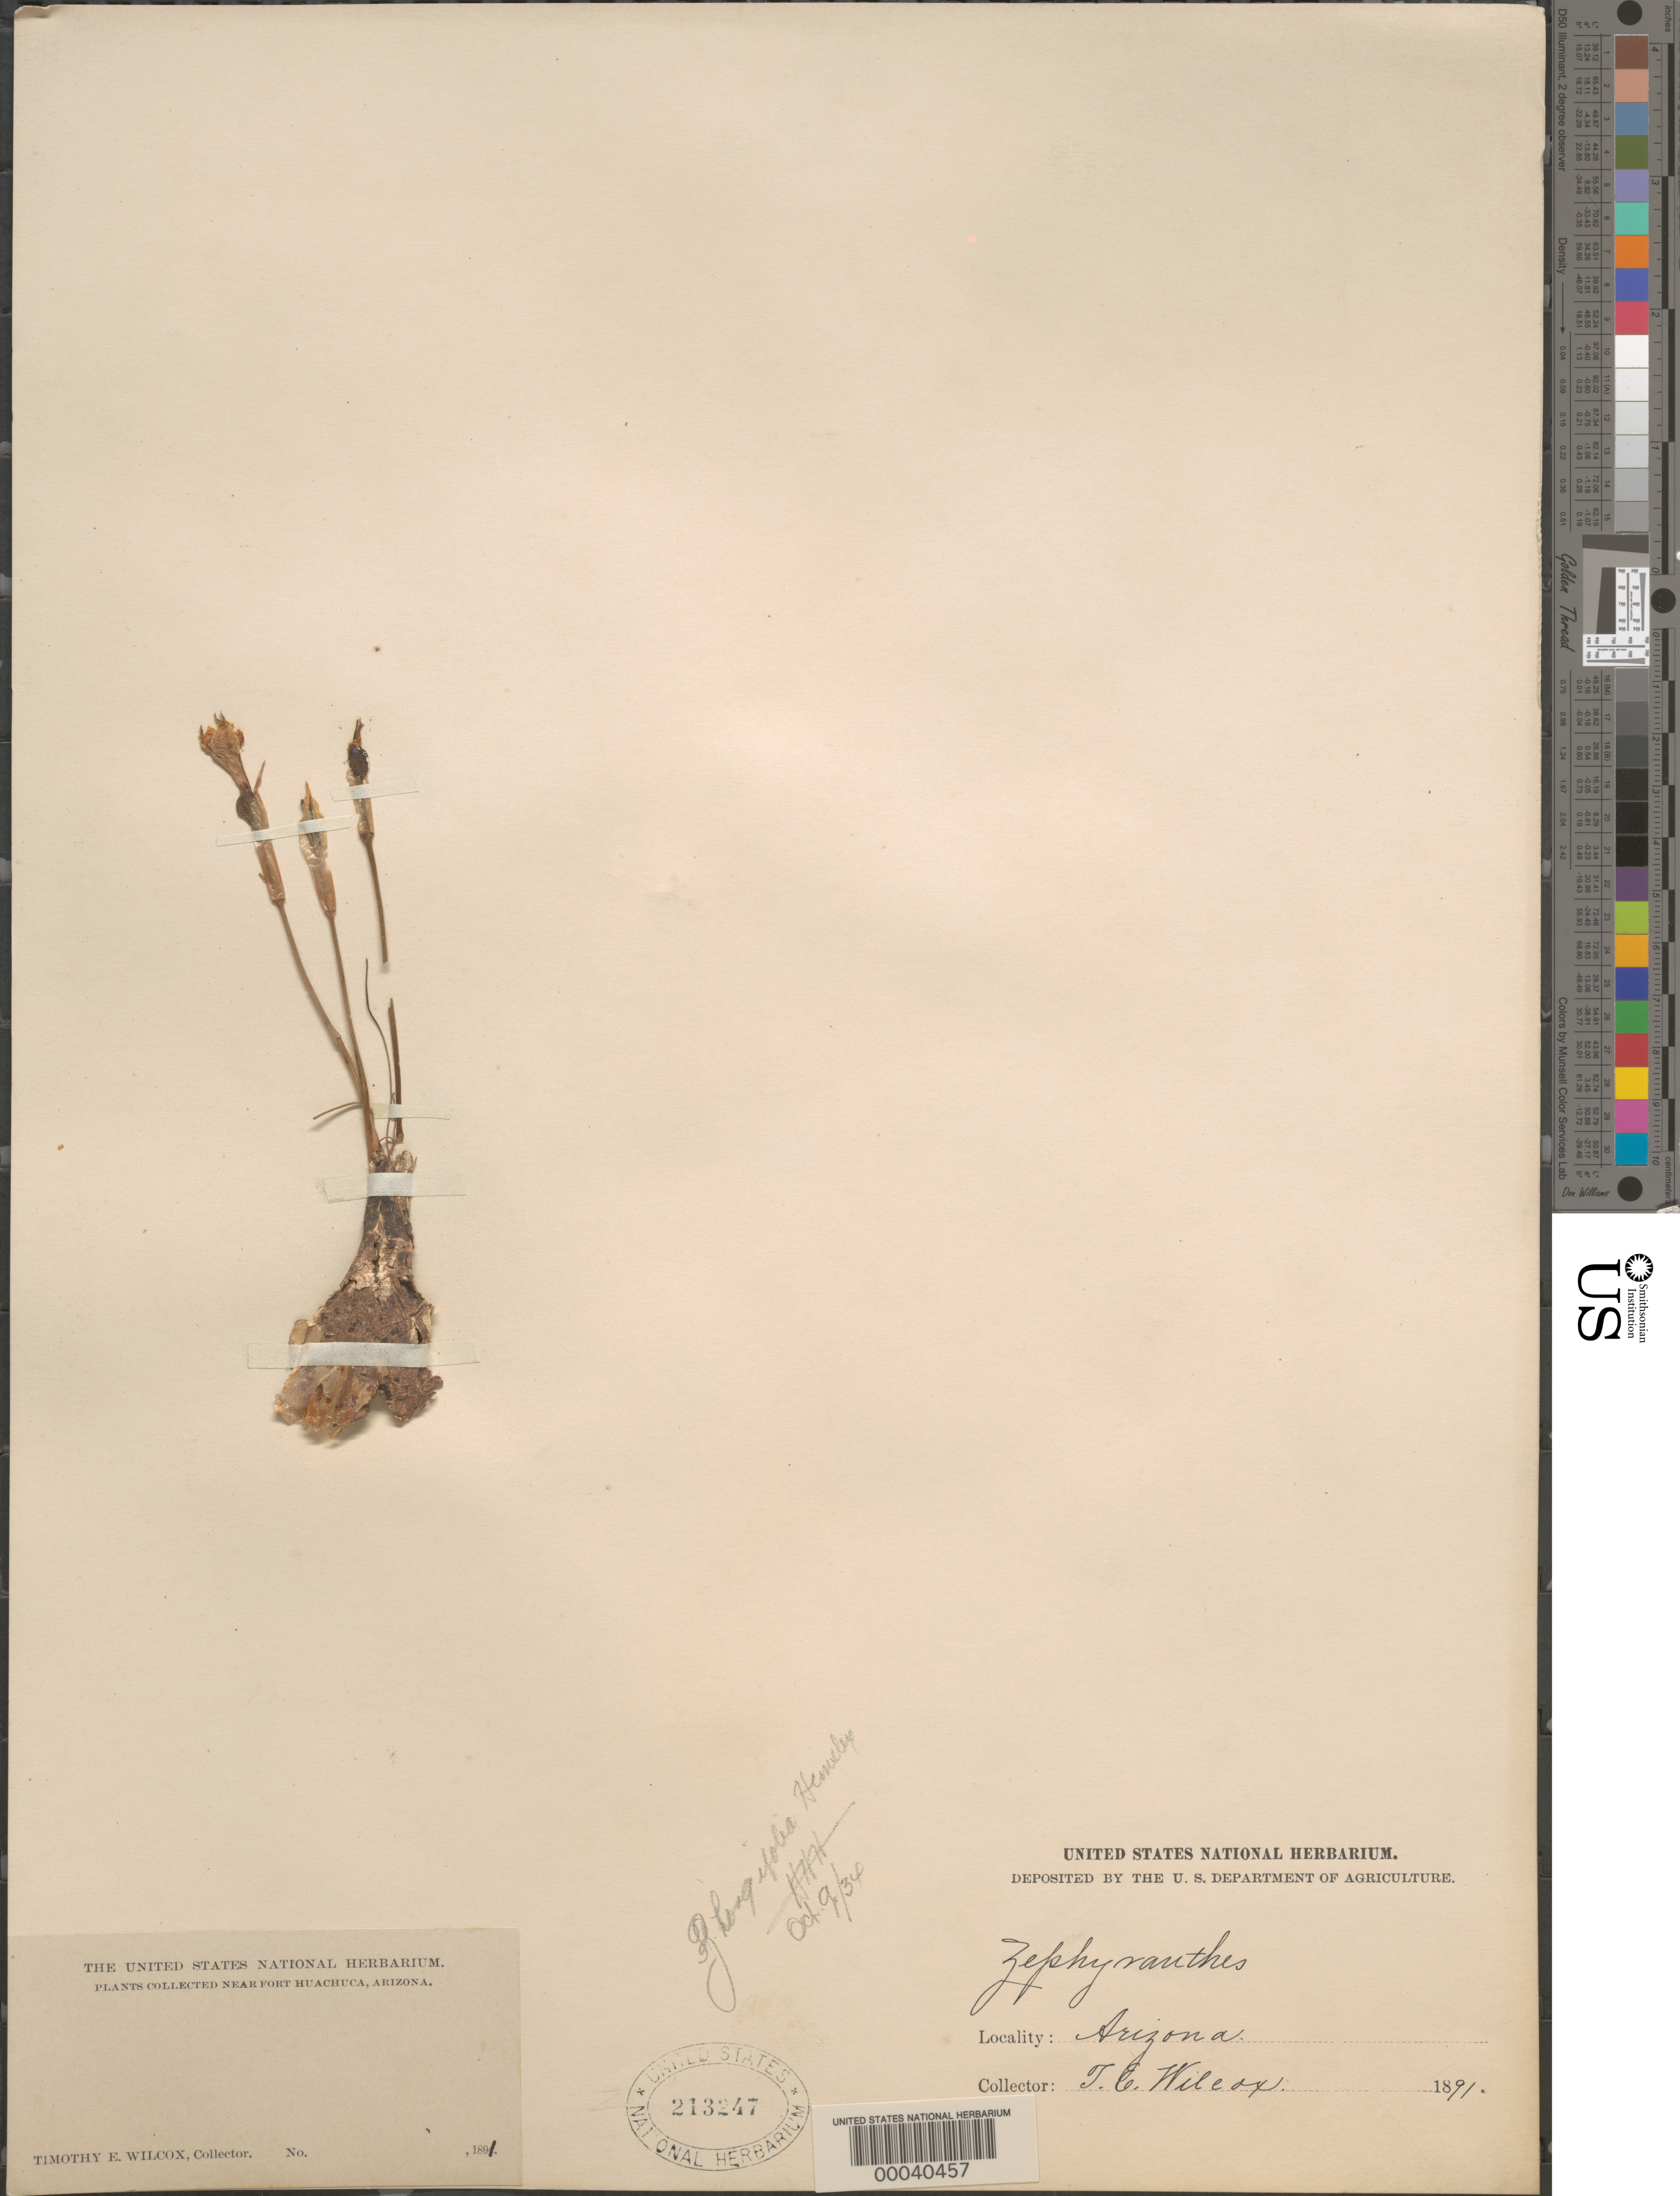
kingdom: Plantae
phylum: Tracheophyta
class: Liliopsida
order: Asparagales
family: Amaryllidaceae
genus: Zephyranthes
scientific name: Zephyranthes longifolia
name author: Hemsl.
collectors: T. E. Wilcox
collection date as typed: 1891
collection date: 1891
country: United States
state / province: Arizona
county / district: Cochise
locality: Near fort huachuca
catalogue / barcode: US 213247